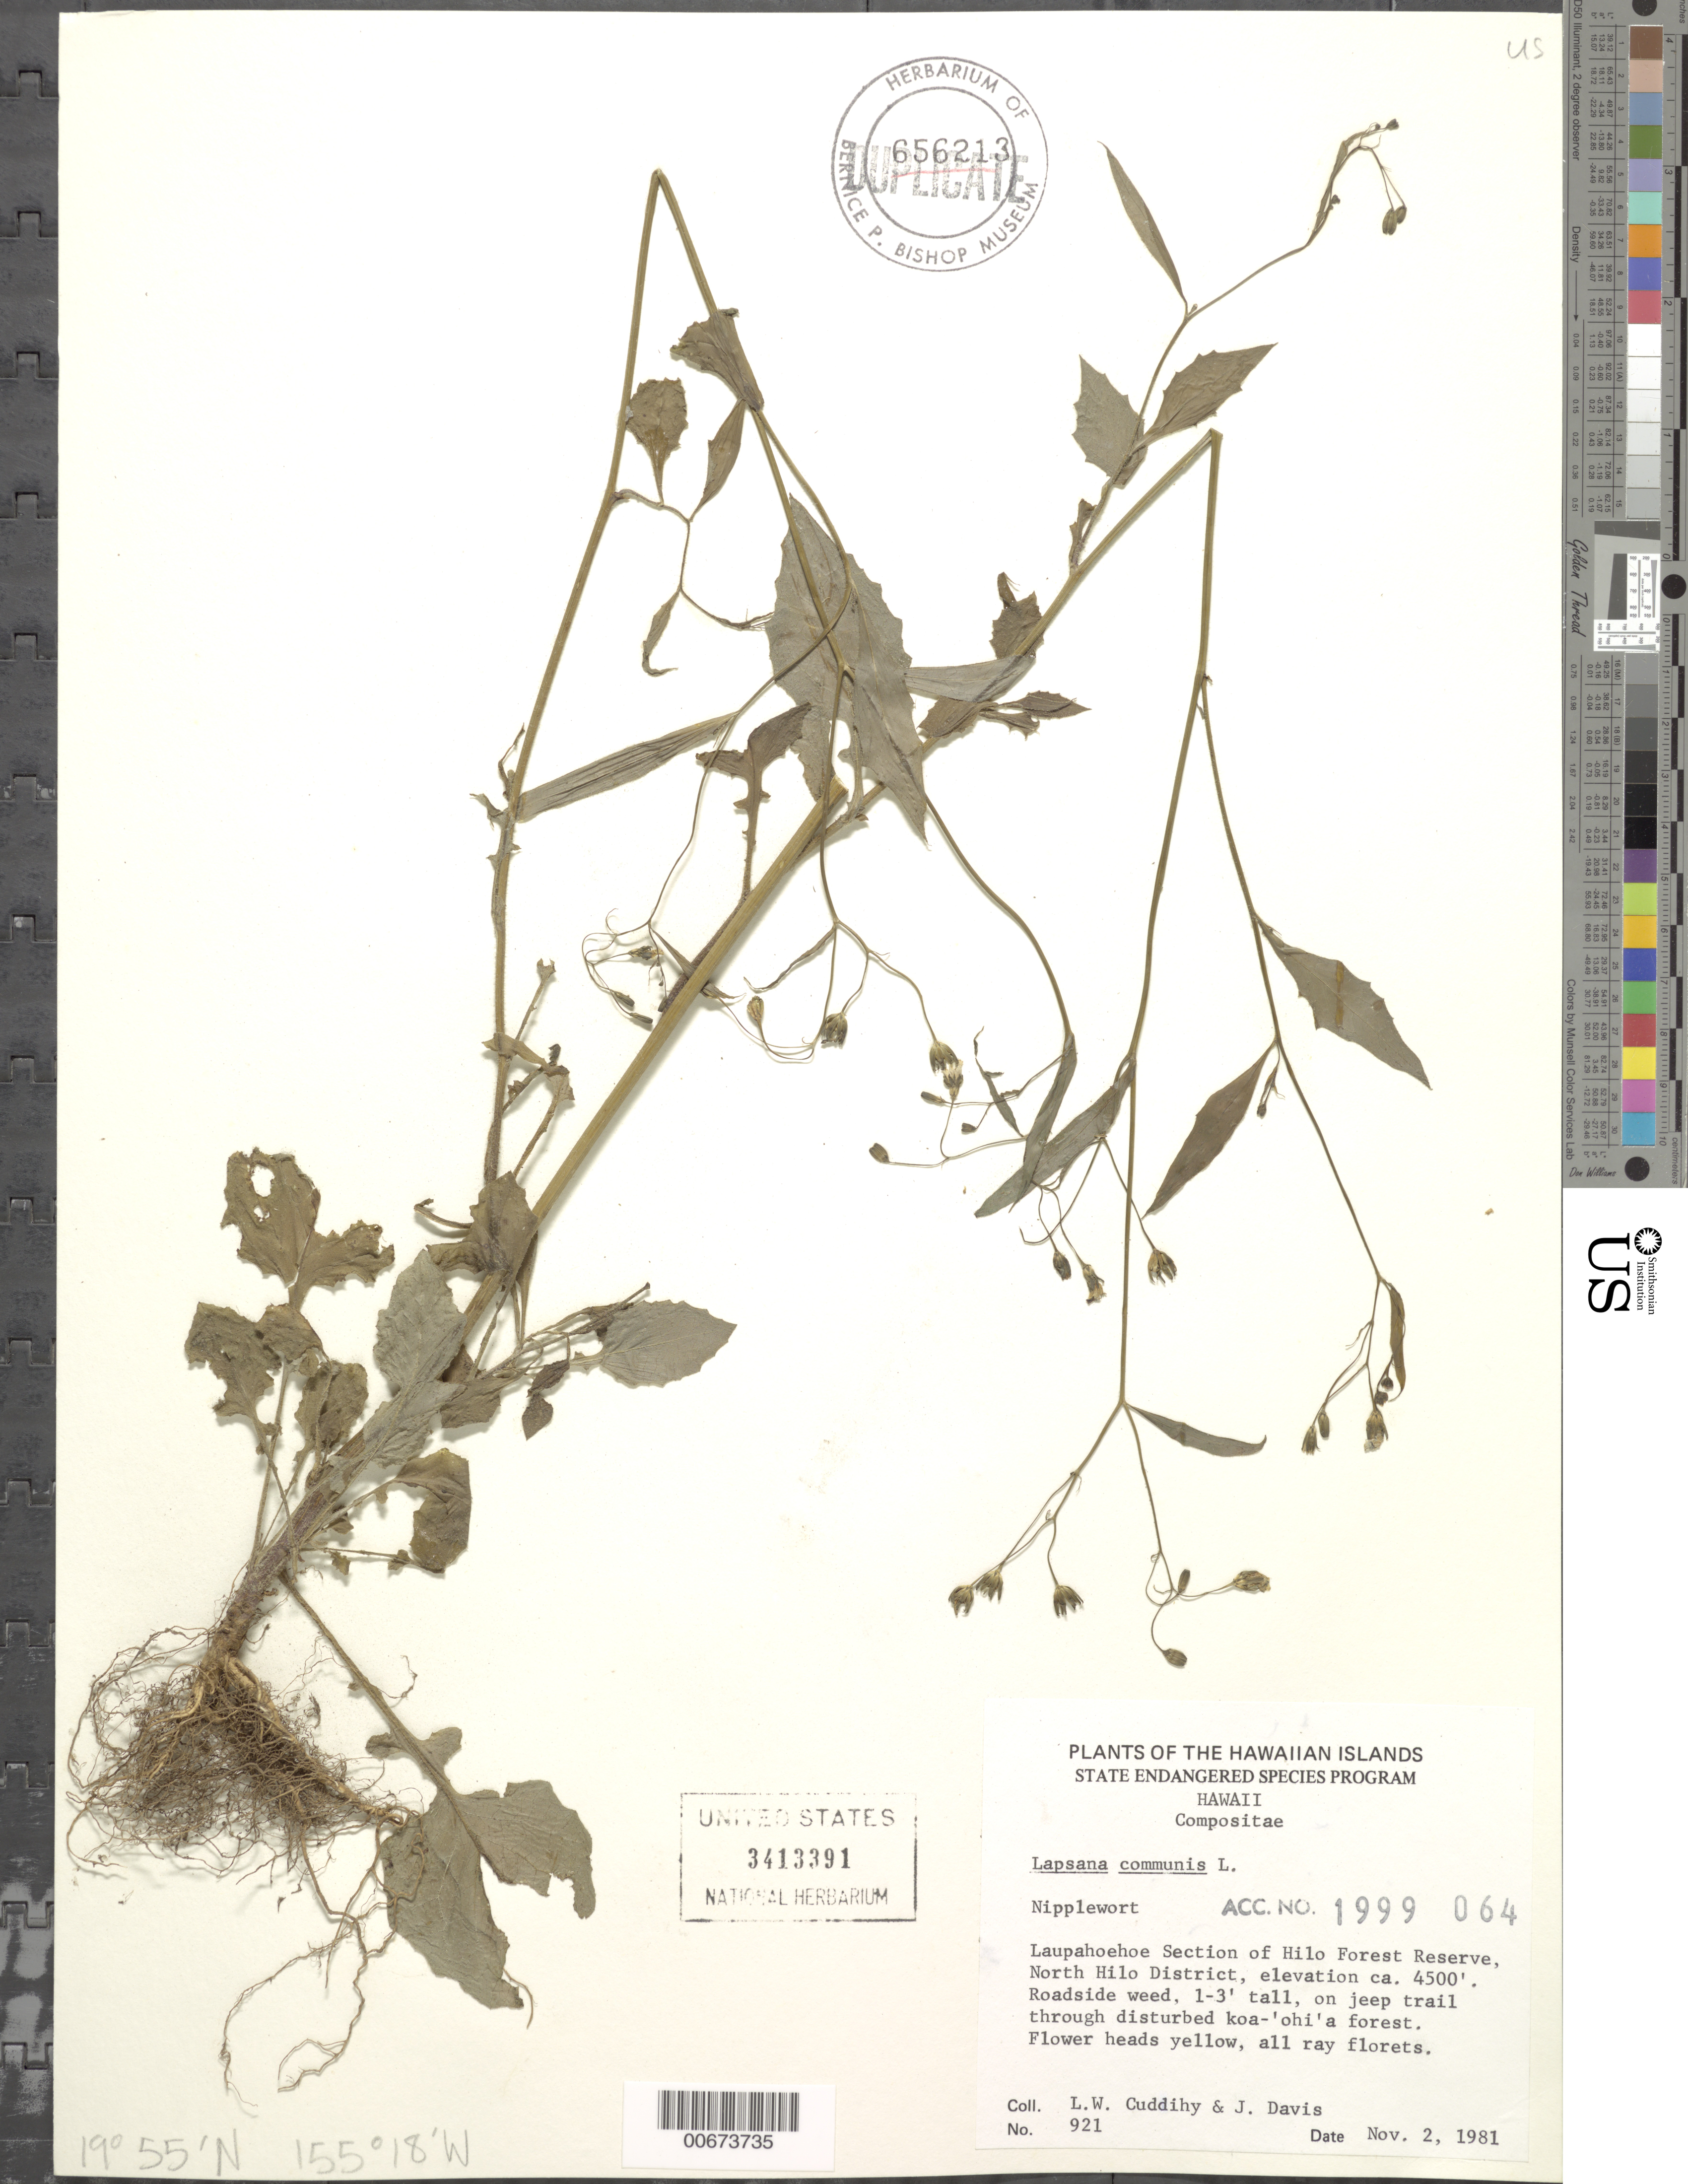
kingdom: Plantae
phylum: Tracheophyta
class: Magnoliopsida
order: Asterales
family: Asteraceae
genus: Lapsana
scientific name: Lapsana communis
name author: L.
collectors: L. Cuddihy & J. Davis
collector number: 921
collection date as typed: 2 Nov 1981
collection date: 1981-11-02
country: United States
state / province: Hawaii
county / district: Hawaii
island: Hawaii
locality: North Hilo District, Laupahoehoe Section of Hilo Forest Reserve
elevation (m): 1372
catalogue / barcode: US 3413391